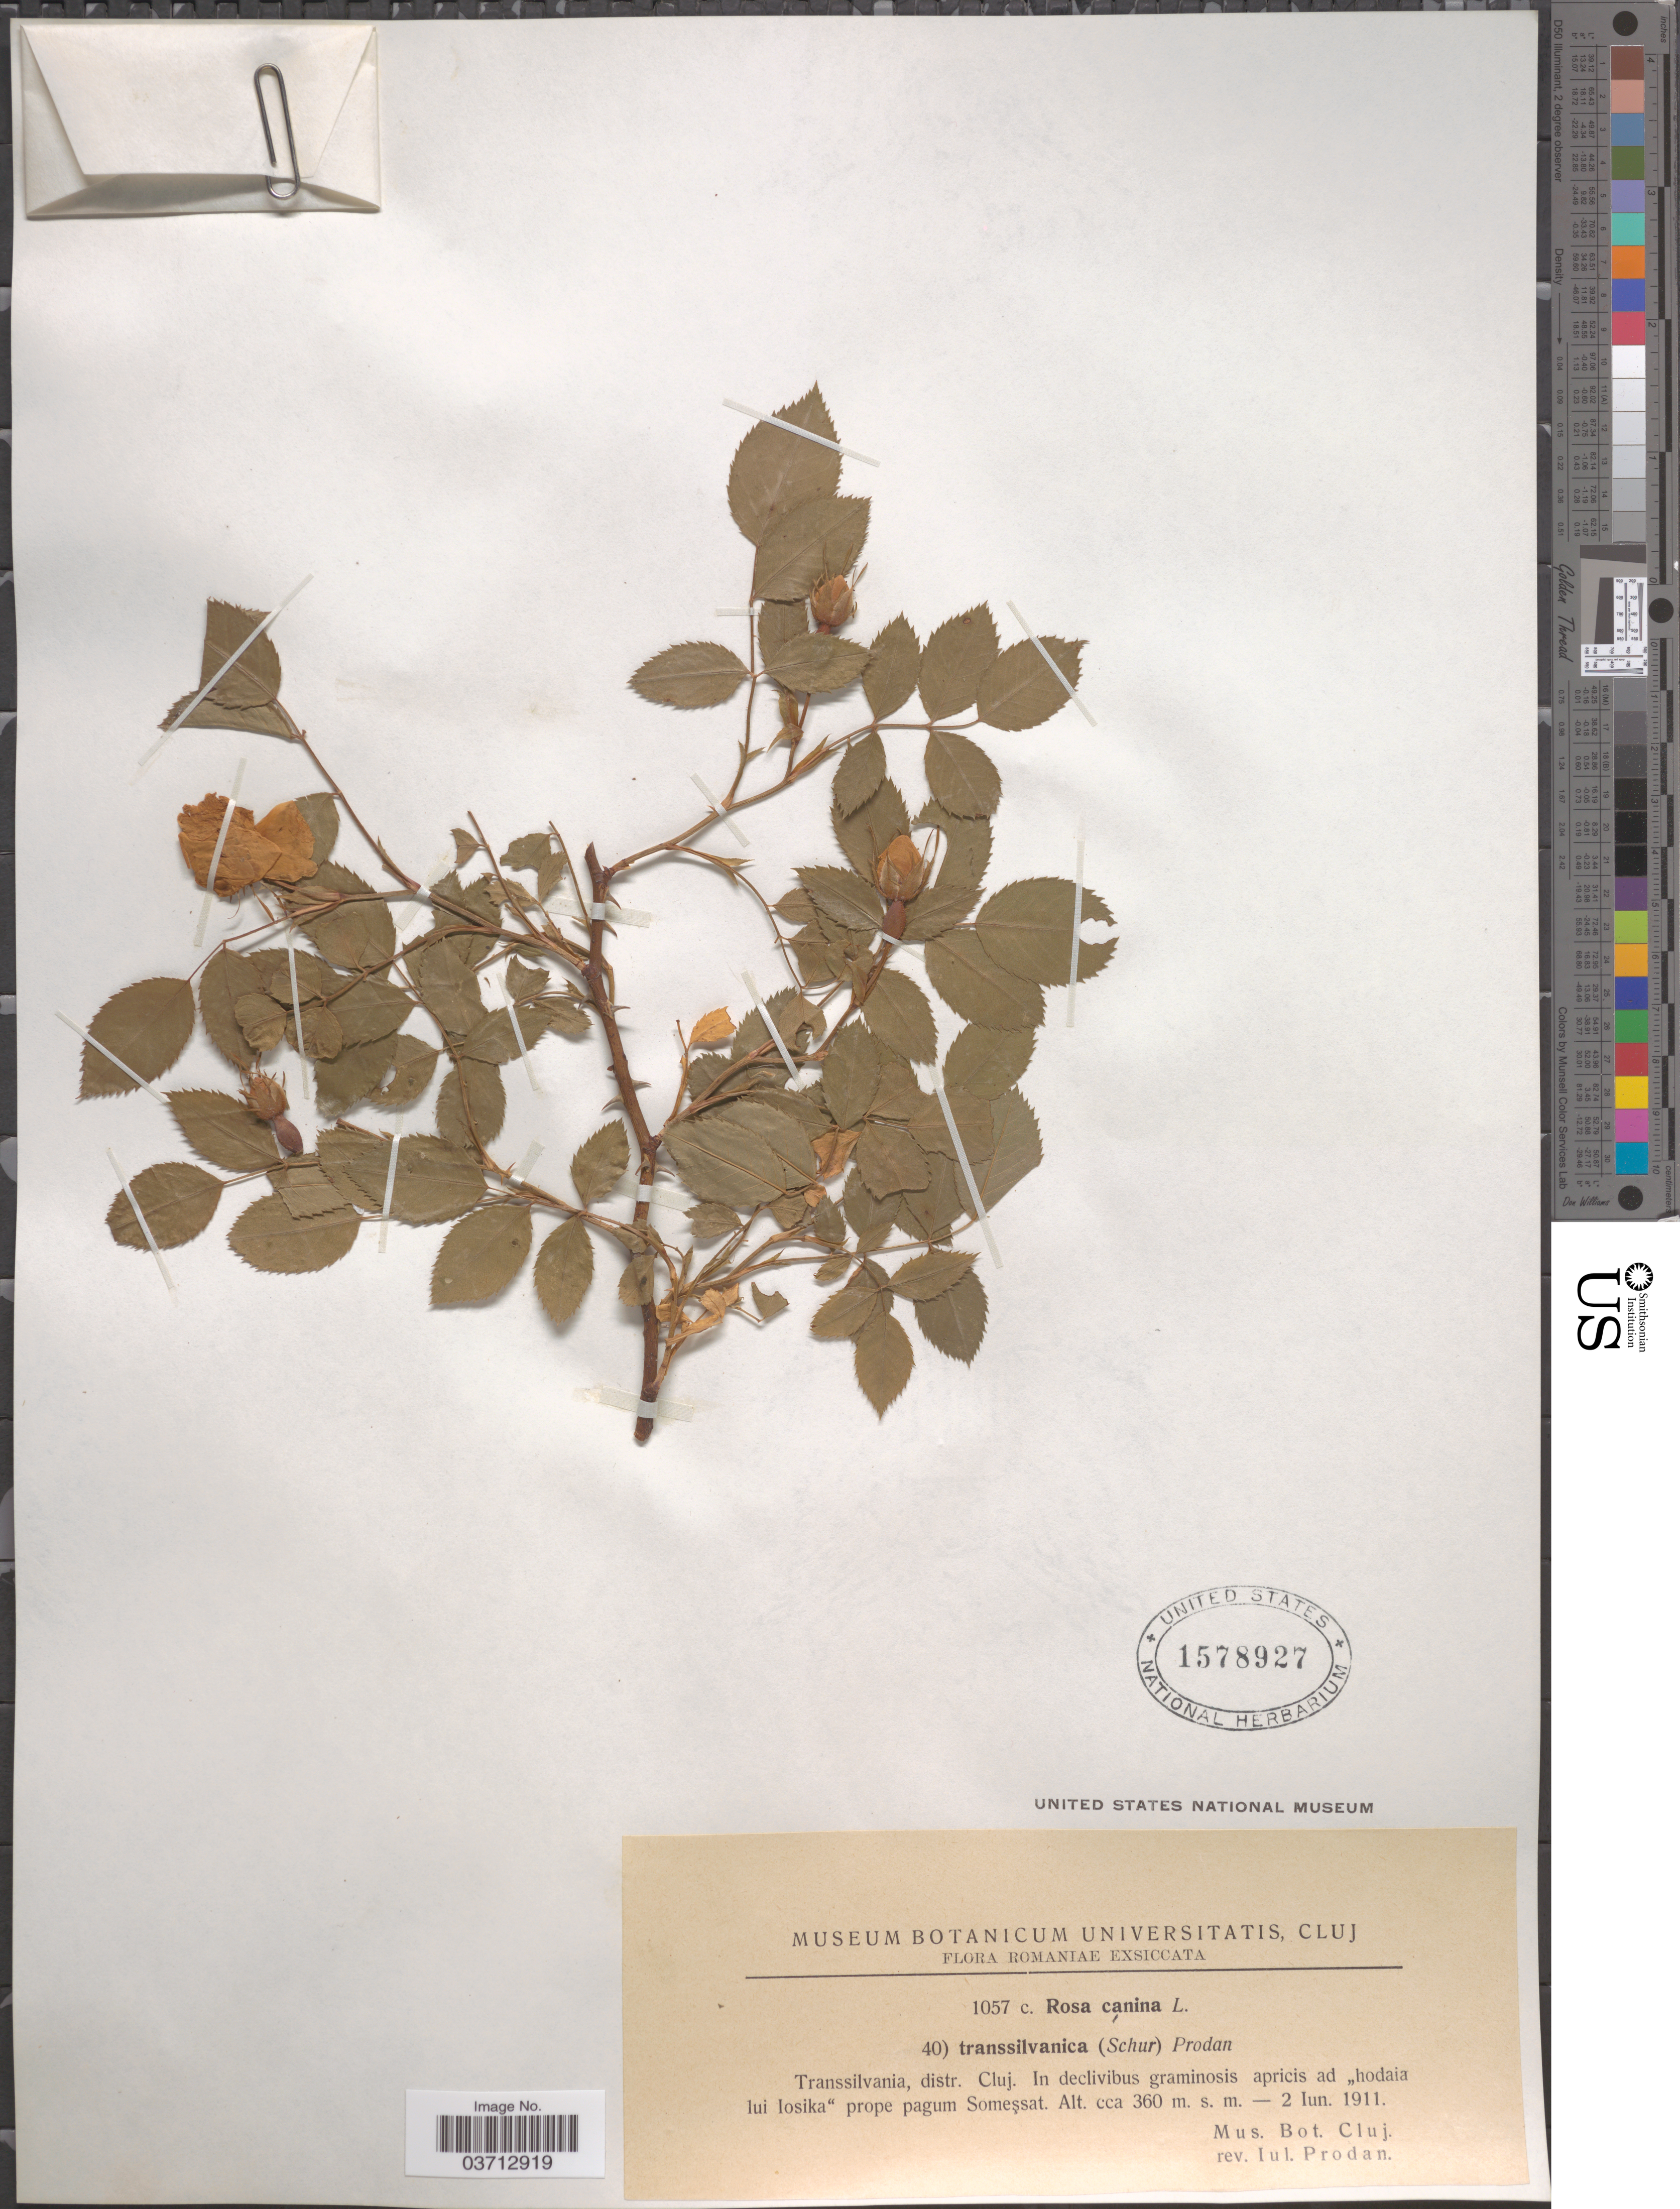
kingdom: Plantae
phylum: Tracheophyta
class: Magnoliopsida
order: Rosales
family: Rosaceae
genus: Rosa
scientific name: Rosa canina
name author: L.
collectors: Mus. Bot. Cluj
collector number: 1057c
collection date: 1911-06-02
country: Romania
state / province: Cluj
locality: Romaniae. Transsilvania, distr. Cluj. In declivibus graminosis apricis ad "hodaia lui losika" prope pagum Someşsat.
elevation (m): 360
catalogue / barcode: US 1578927